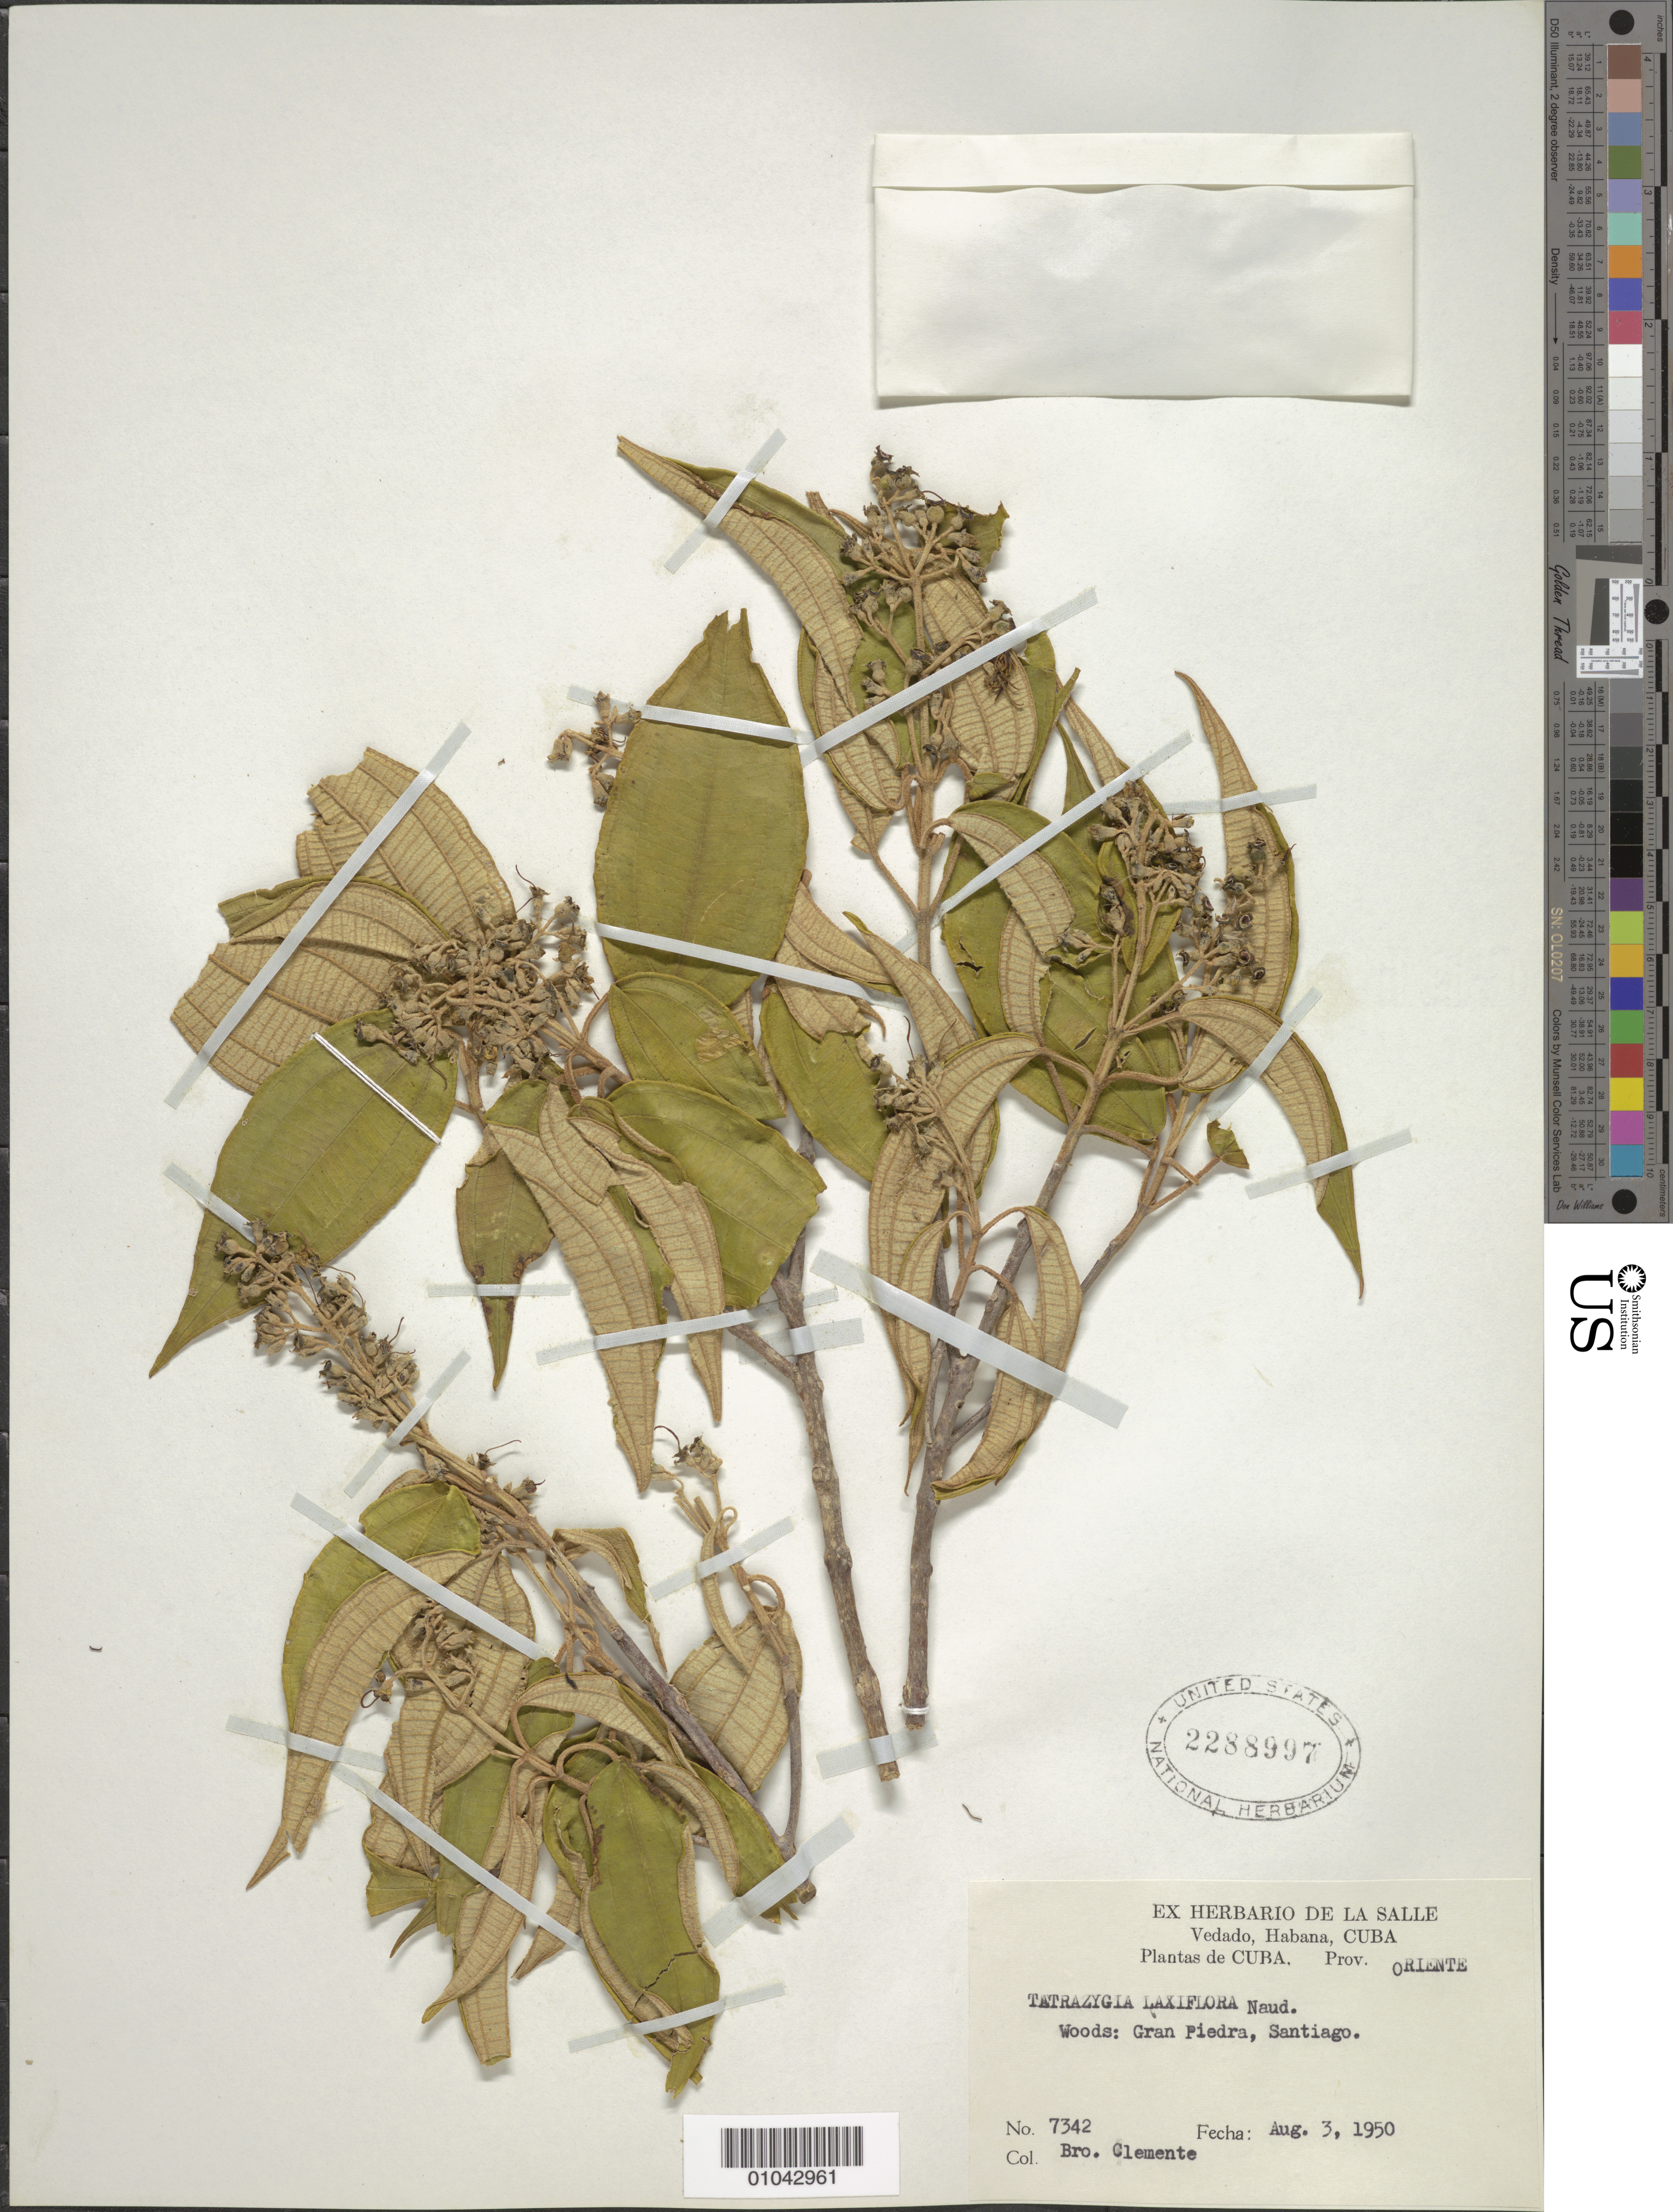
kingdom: Plantae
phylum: Tracheophyta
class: Magnoliopsida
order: Myrtales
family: Melastomataceae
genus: Miconia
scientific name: Miconia rangeliana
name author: C. Wright in Griseb.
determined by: Judd, Walter S.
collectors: Bro. Clemente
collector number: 7342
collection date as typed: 03 Aug 1950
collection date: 1950-08-03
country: Cuba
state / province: Santiago de Cuba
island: Cuba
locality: Gran Piedra, Santiago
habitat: Woods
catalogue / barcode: US 2288997